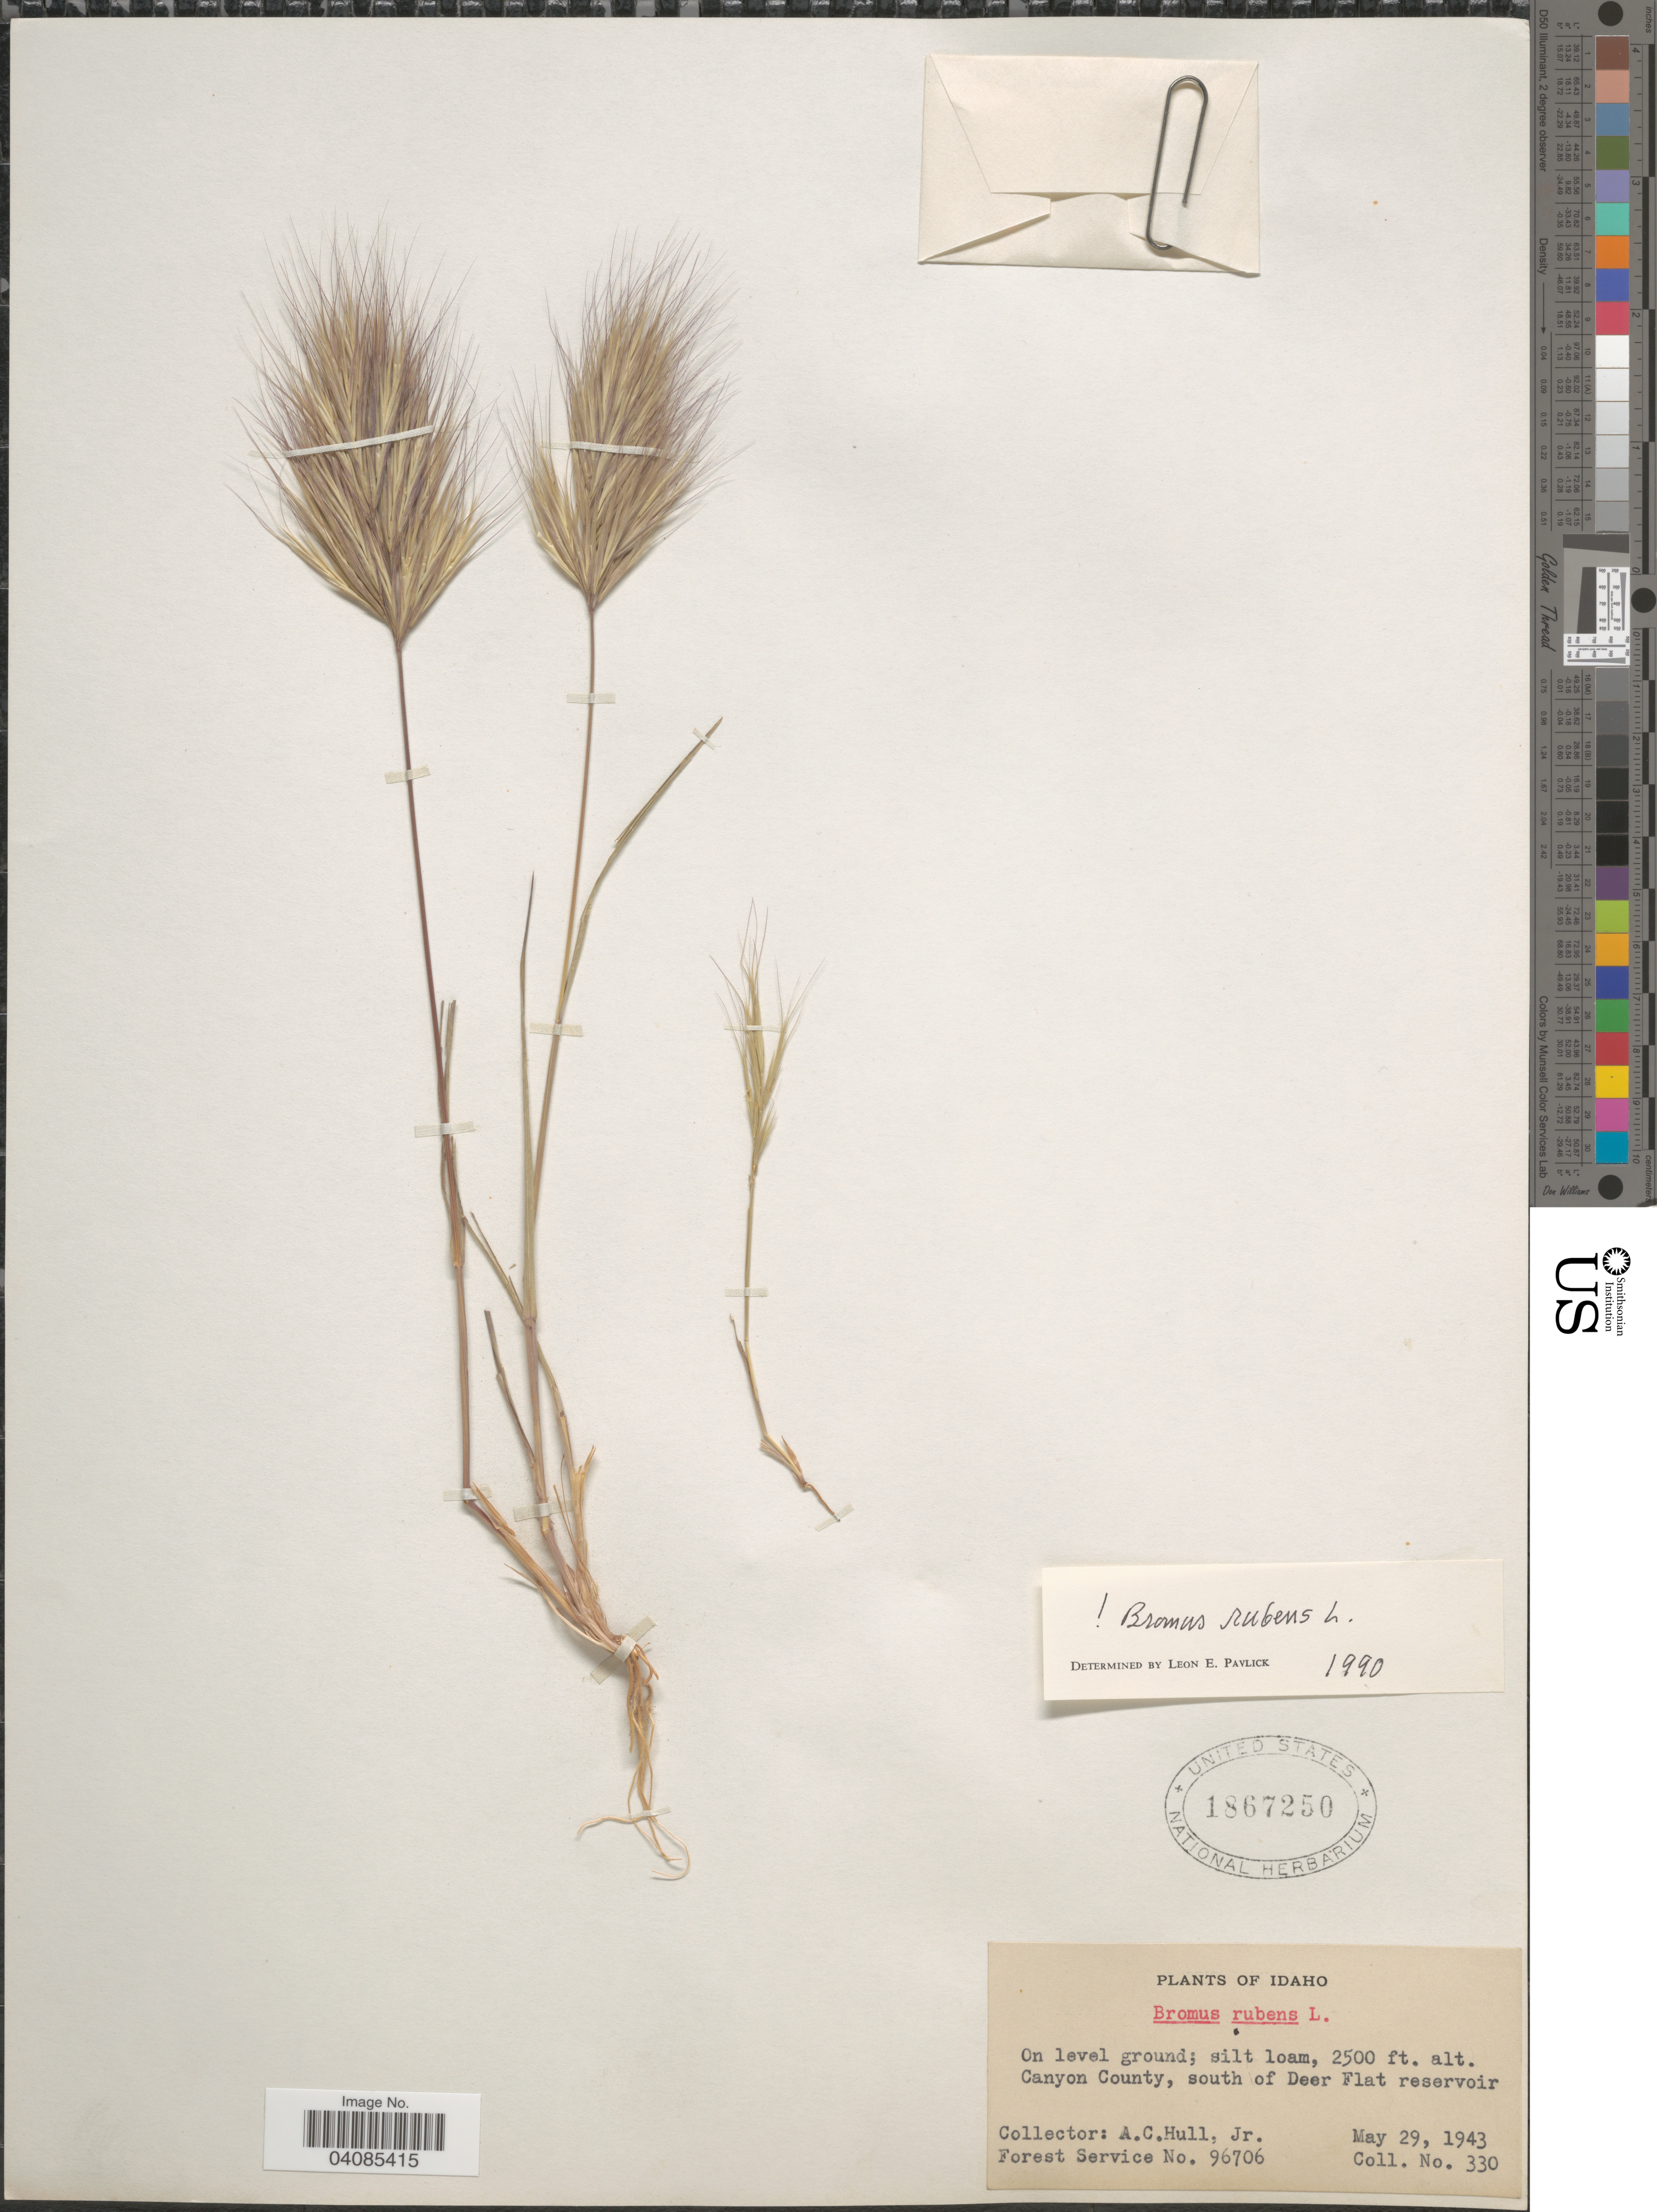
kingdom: Plantae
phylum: Tracheophyta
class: Liliopsida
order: Poales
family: Poaceae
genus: Bromus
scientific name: Bromus rubens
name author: L.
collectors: A. Hull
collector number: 330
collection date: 1943-05-29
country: United States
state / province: Idaho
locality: Canyon County, south of Deer Flat reservoir.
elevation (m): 762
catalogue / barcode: US 1867250